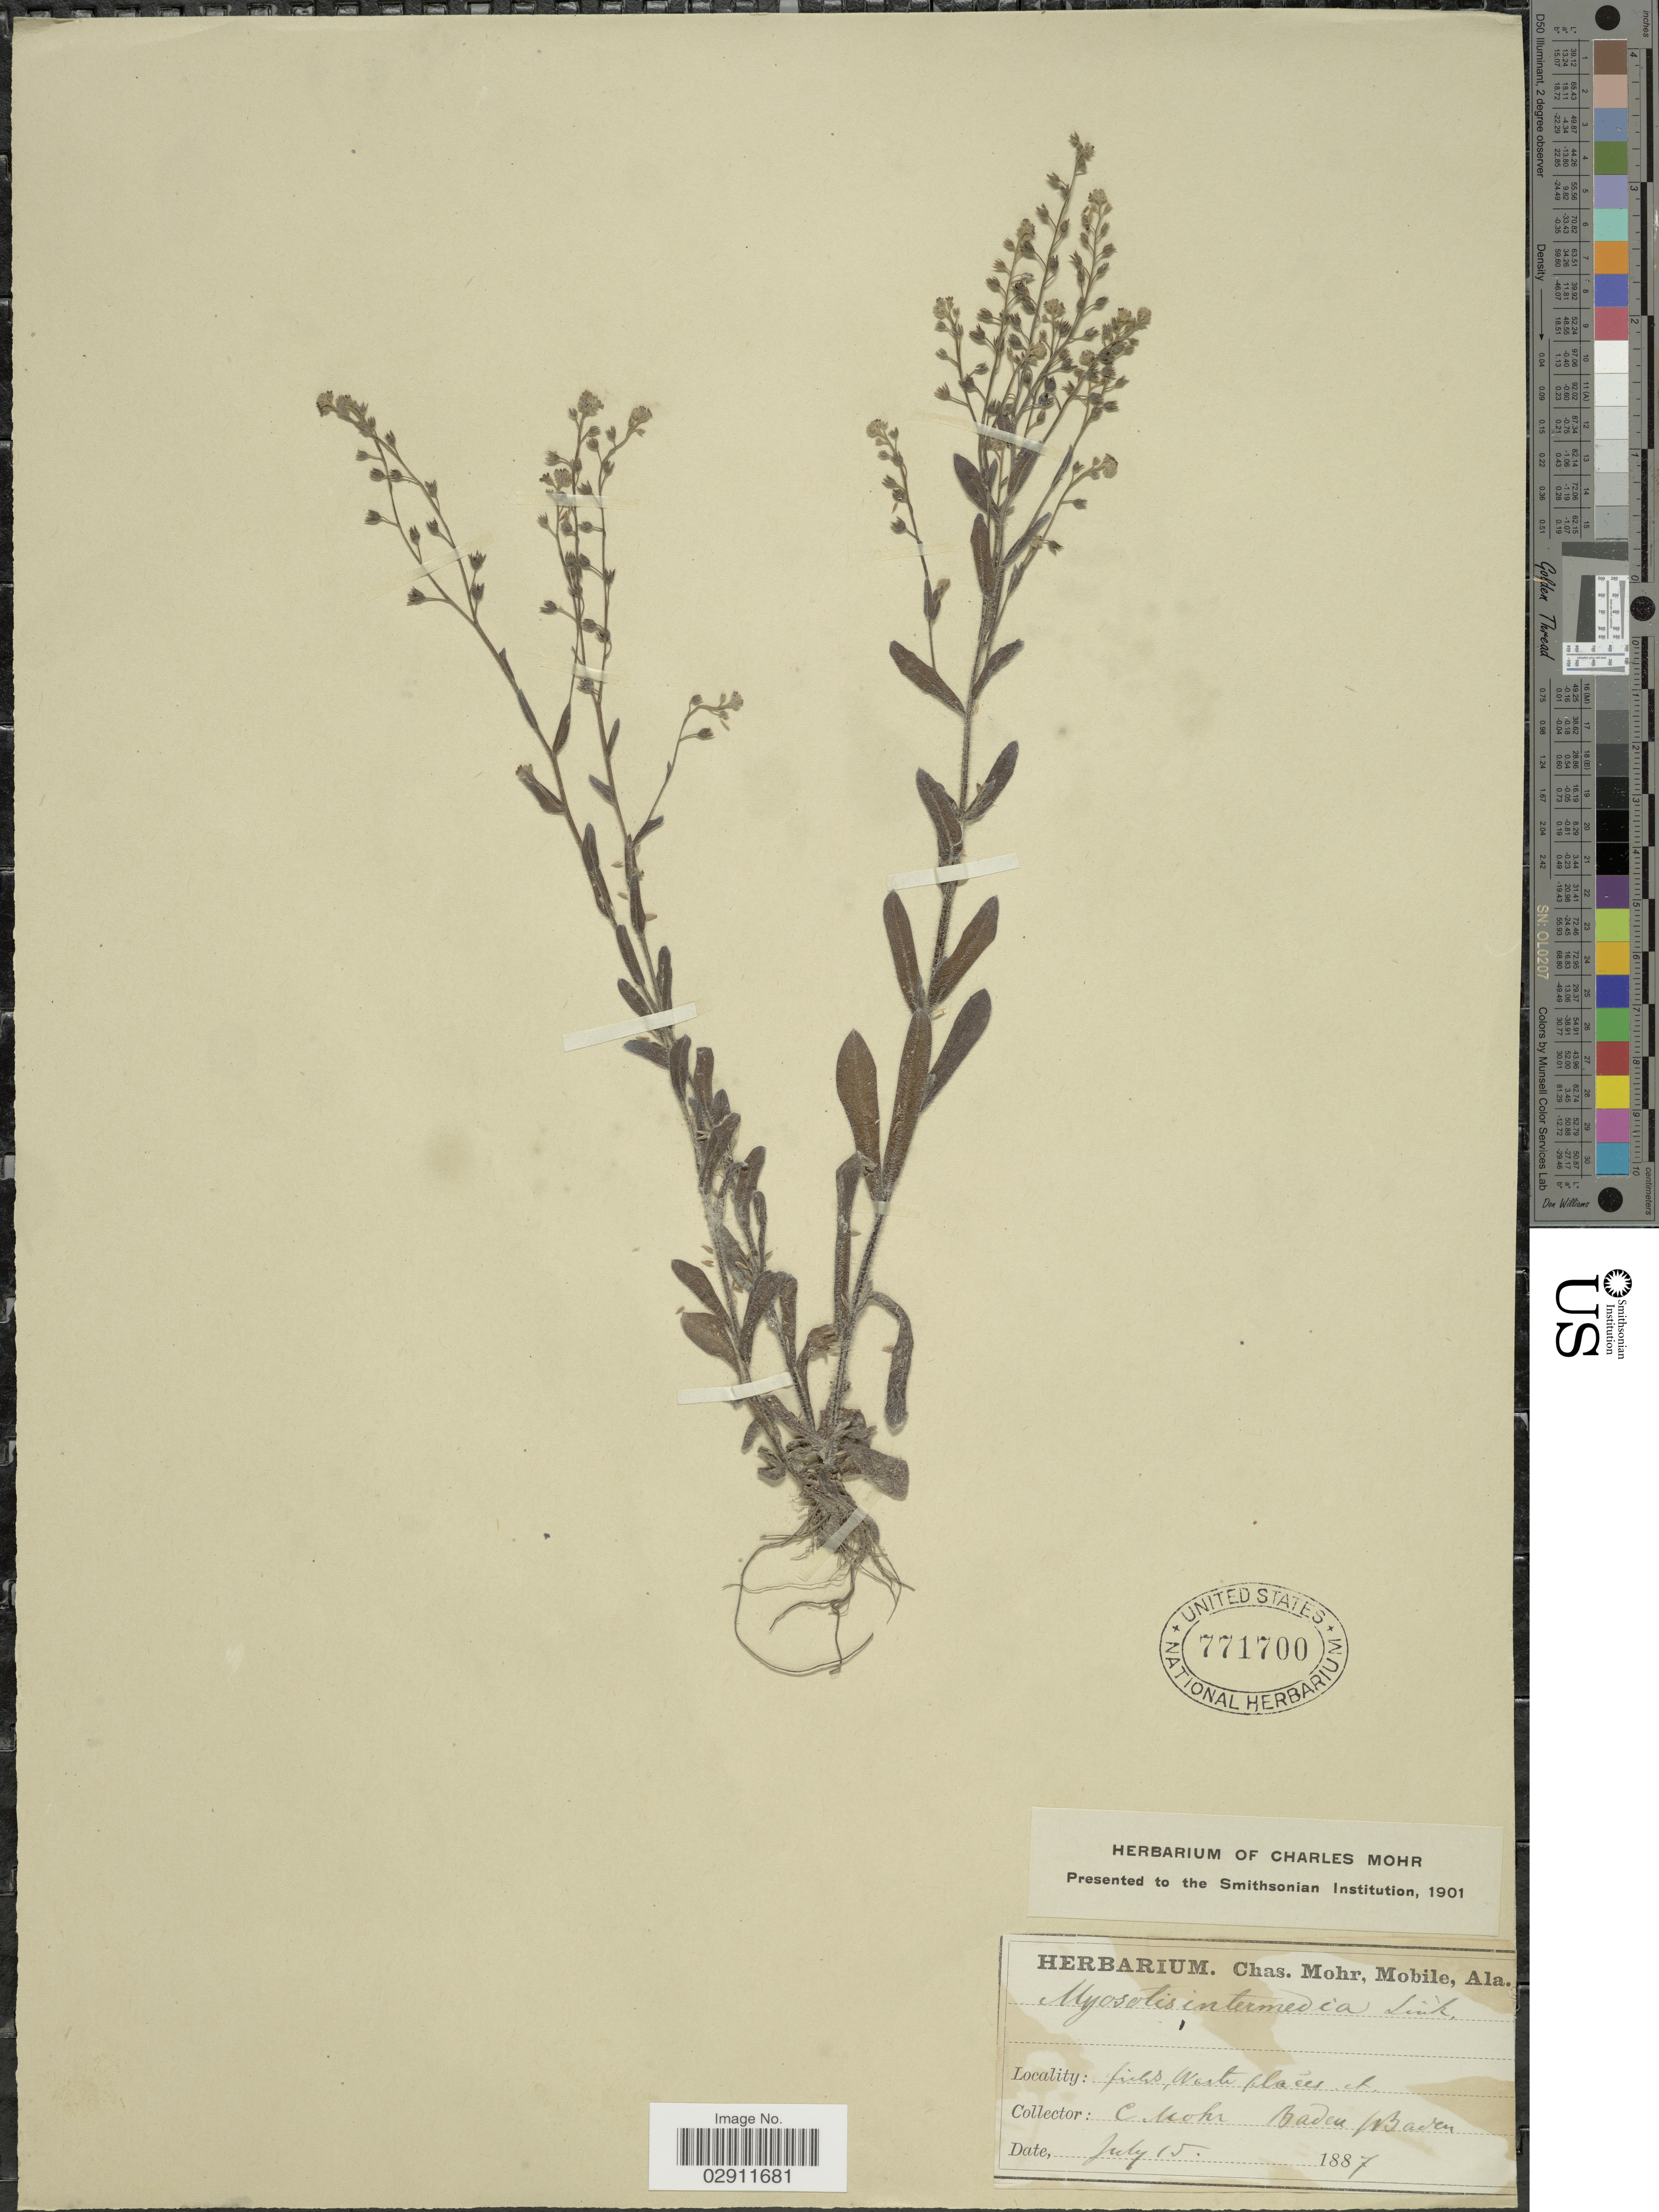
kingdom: Plantae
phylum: Tracheophyta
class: Magnoliopsida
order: Boraginales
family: Boraginaceae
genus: Myosotis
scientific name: Myosotis intermedia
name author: Link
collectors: Mohr, C. T. (herbarium)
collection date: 1887-07-15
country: Germany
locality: Fields, waste places, et. Baden Baden.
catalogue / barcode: US 771700